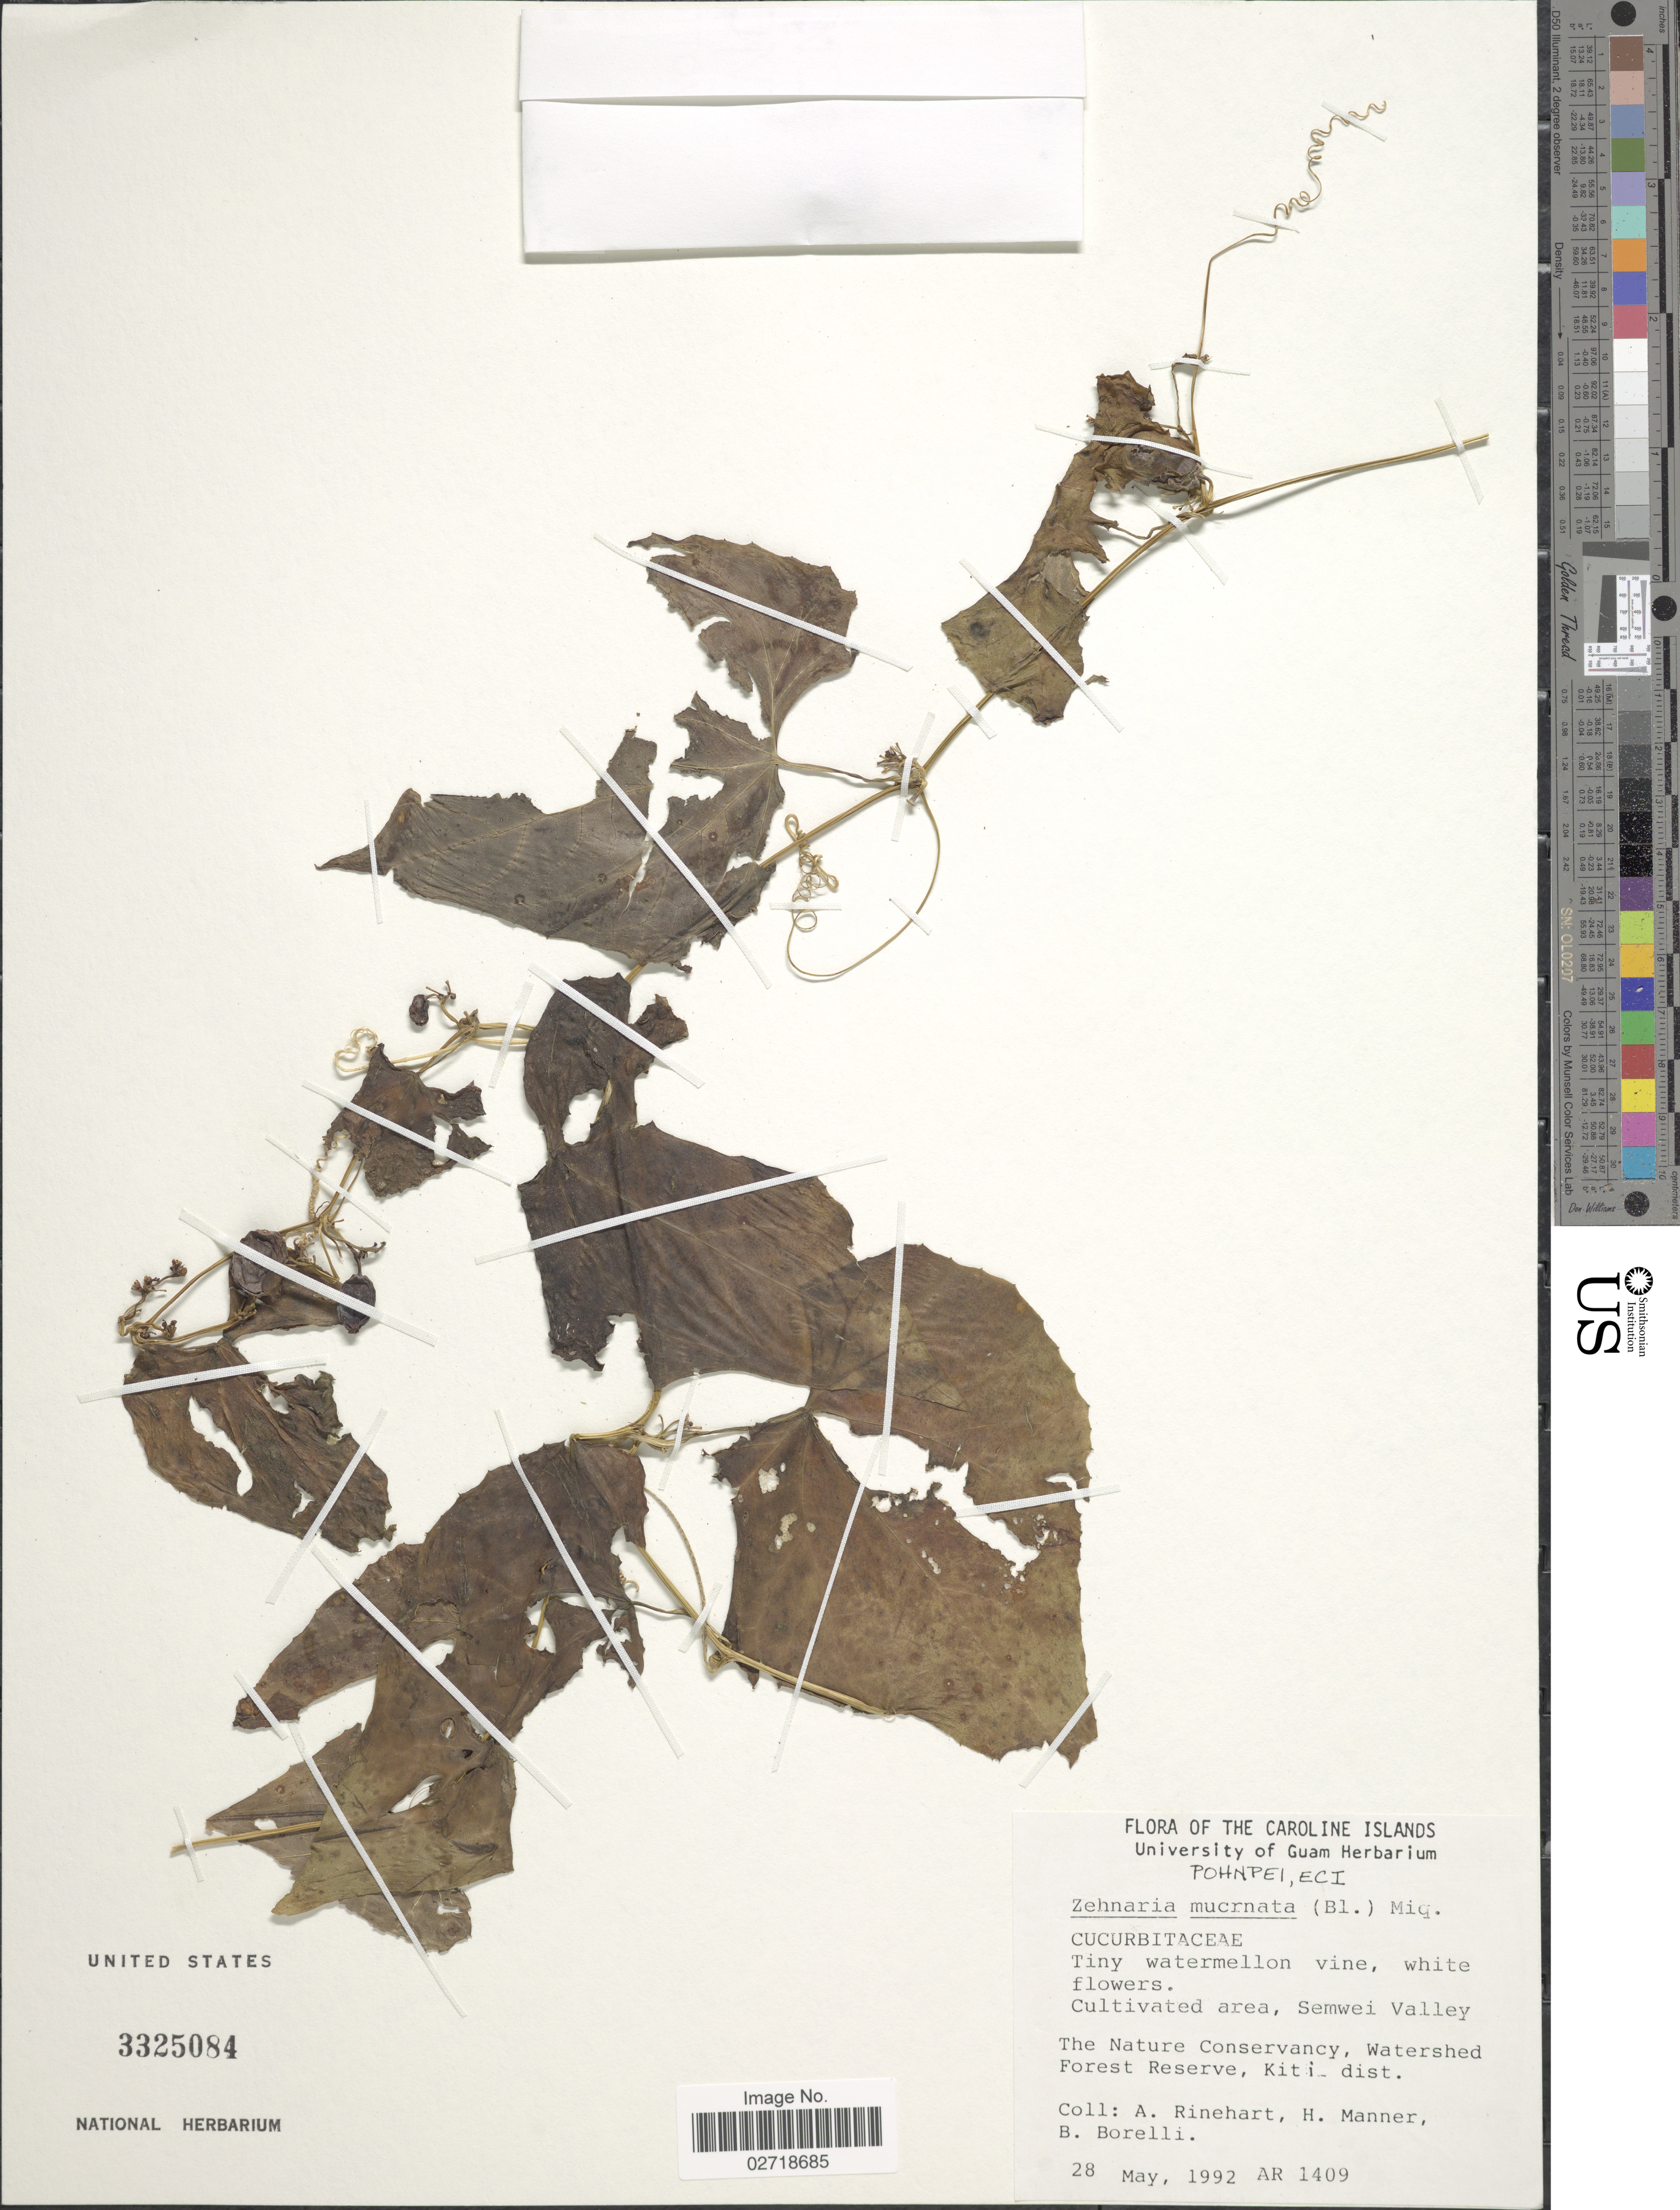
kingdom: Plantae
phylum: Tracheophyta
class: Magnoliopsida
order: Cucurbitales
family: Cucurbitaceae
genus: Zehneria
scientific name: Zehneria mucronata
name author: (Blume) Miq.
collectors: A. Rinehart, H. Manner & B. Borelli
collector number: AR 1409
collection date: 1992-05-28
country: Micronesia, Federated States of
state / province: Pohnpei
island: Pohnpei [Ponape]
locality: Pohnpei, ECI, The Nature Conservancy, Watershed Forest Reserve, Kiti dist.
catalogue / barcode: US 3325084